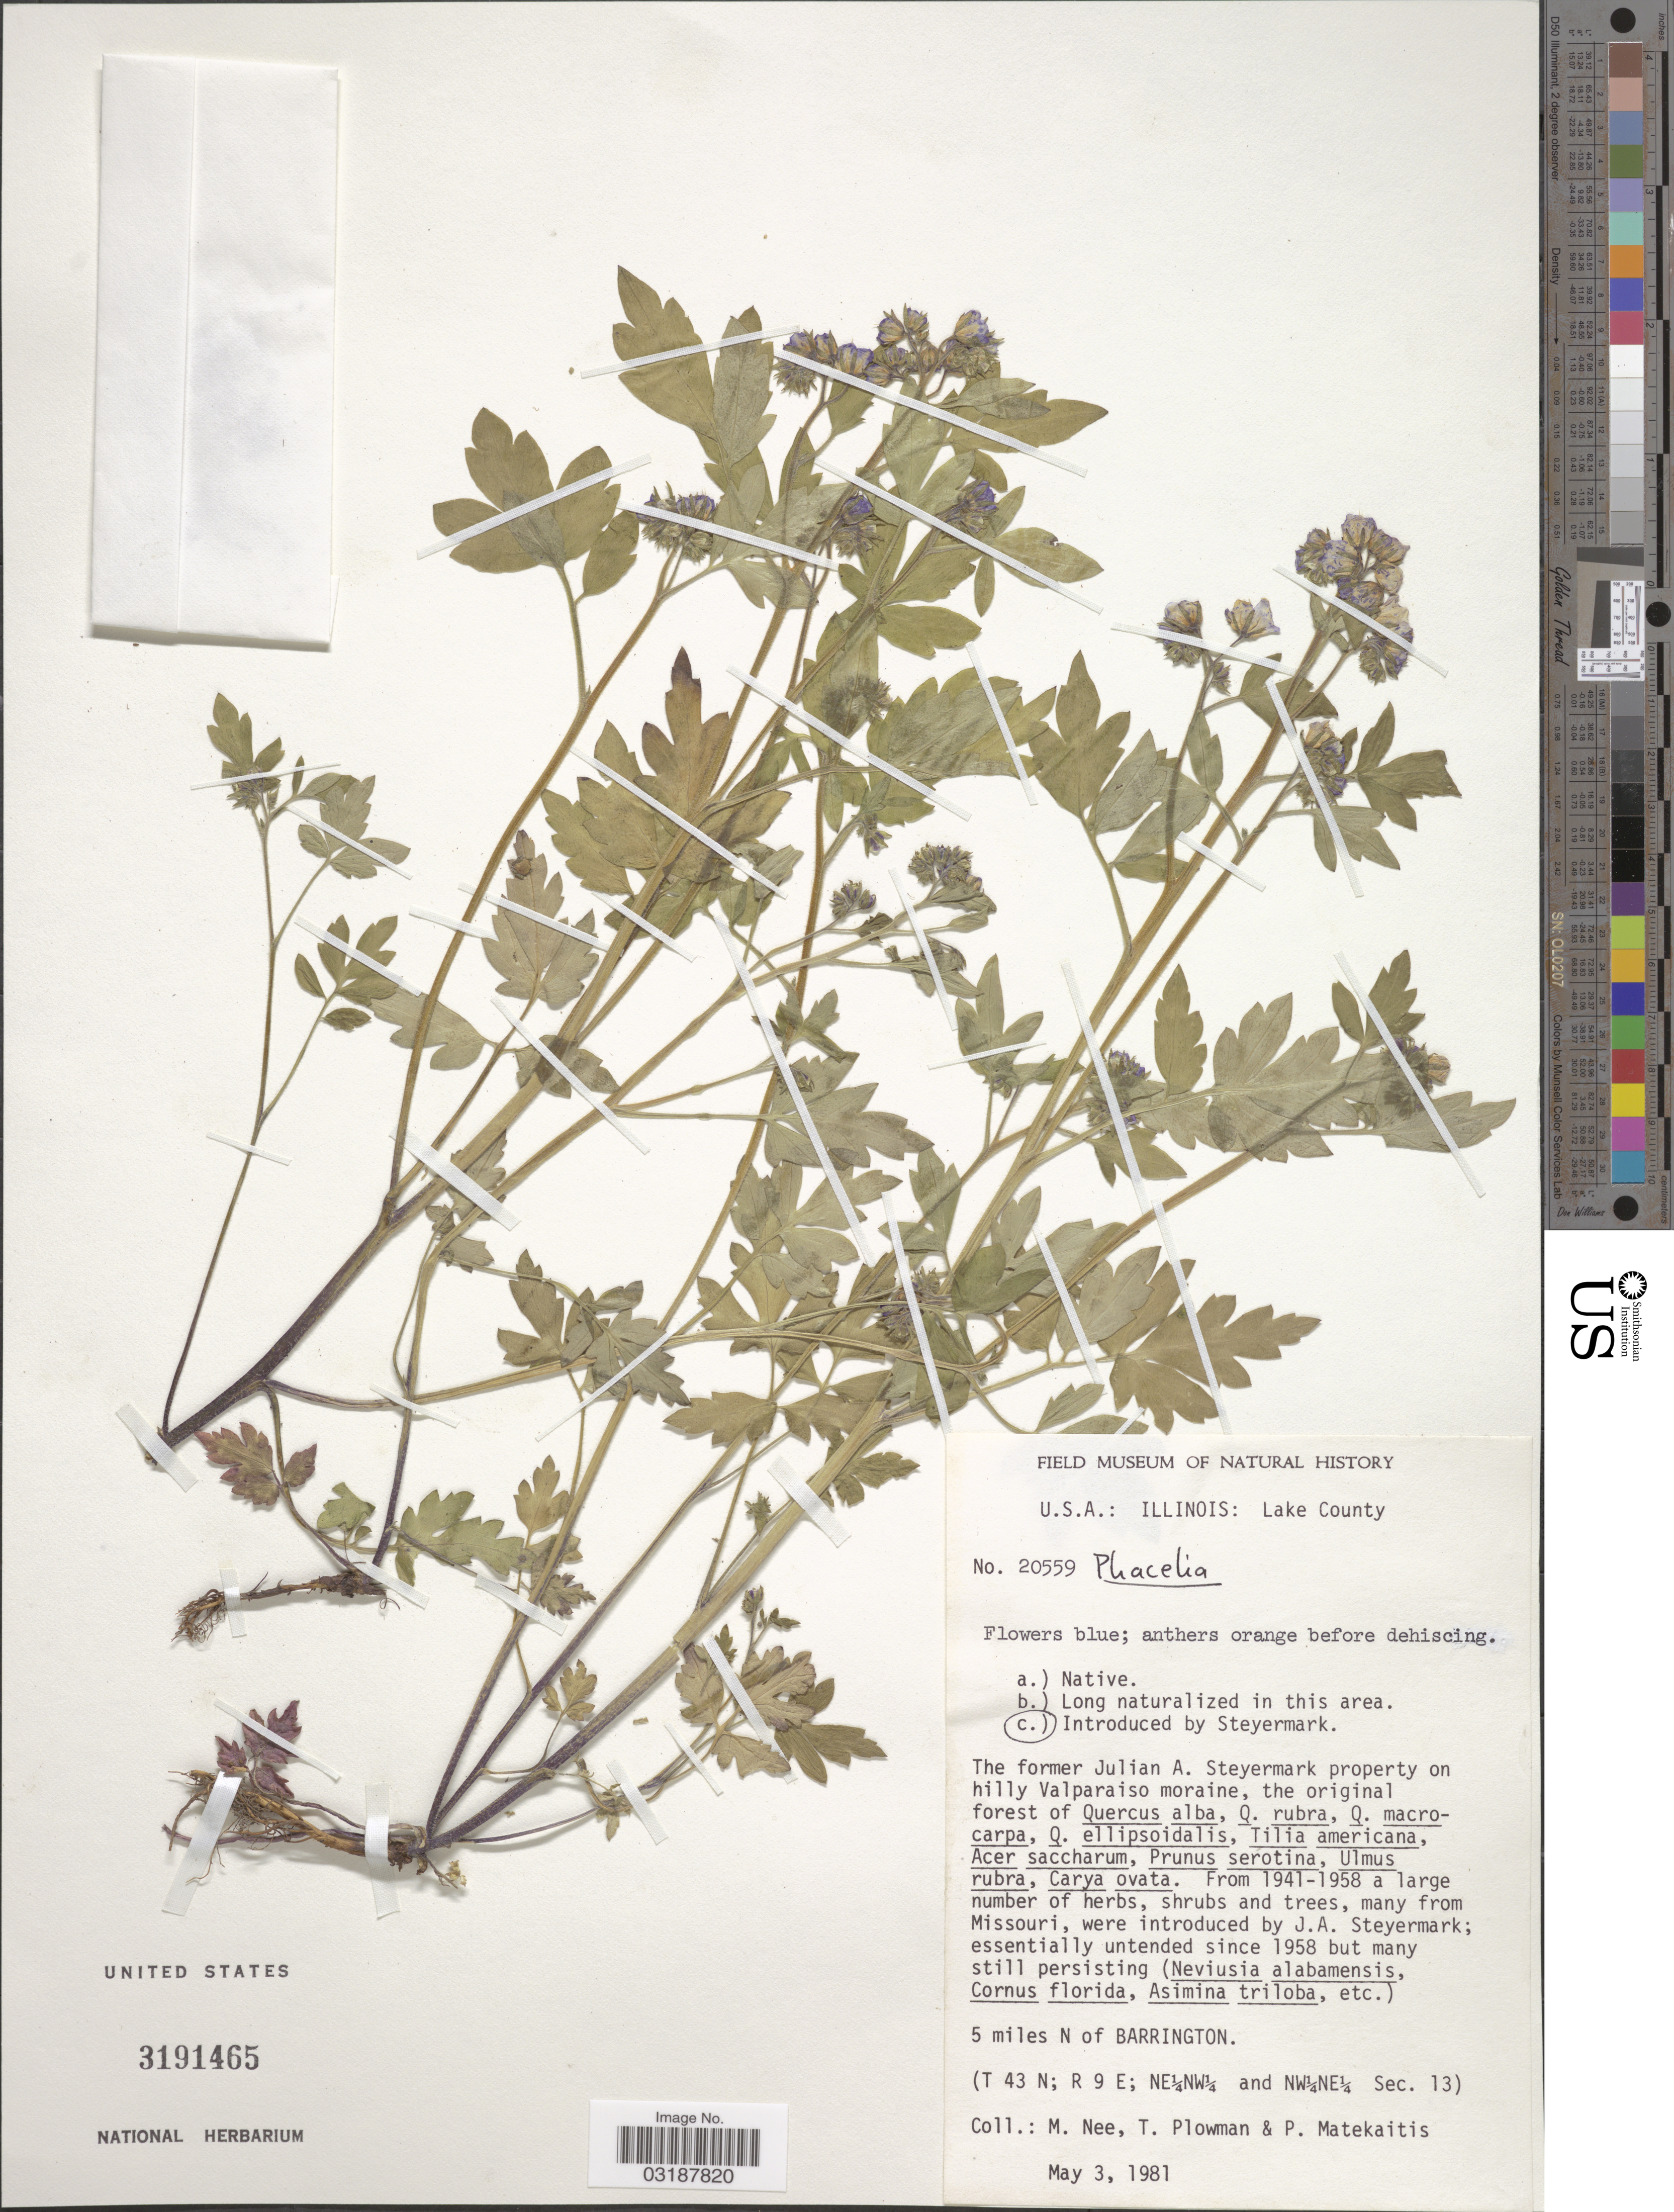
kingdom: Plantae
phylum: Tracheophyta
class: Magnoliopsida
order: Boraginales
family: Hydrophyllaceae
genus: Phacelia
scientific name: Phacelia sp.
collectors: M. Nee, T. Plowman & P. Matekaitis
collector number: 20559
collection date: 1981-05-03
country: United States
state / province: Illinois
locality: Lake County, 5 miles N of Barrington (T 43 N; R 9 E; NE¼NW¼ and NW¼NE¼ Sec. 13).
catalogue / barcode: US 3191465